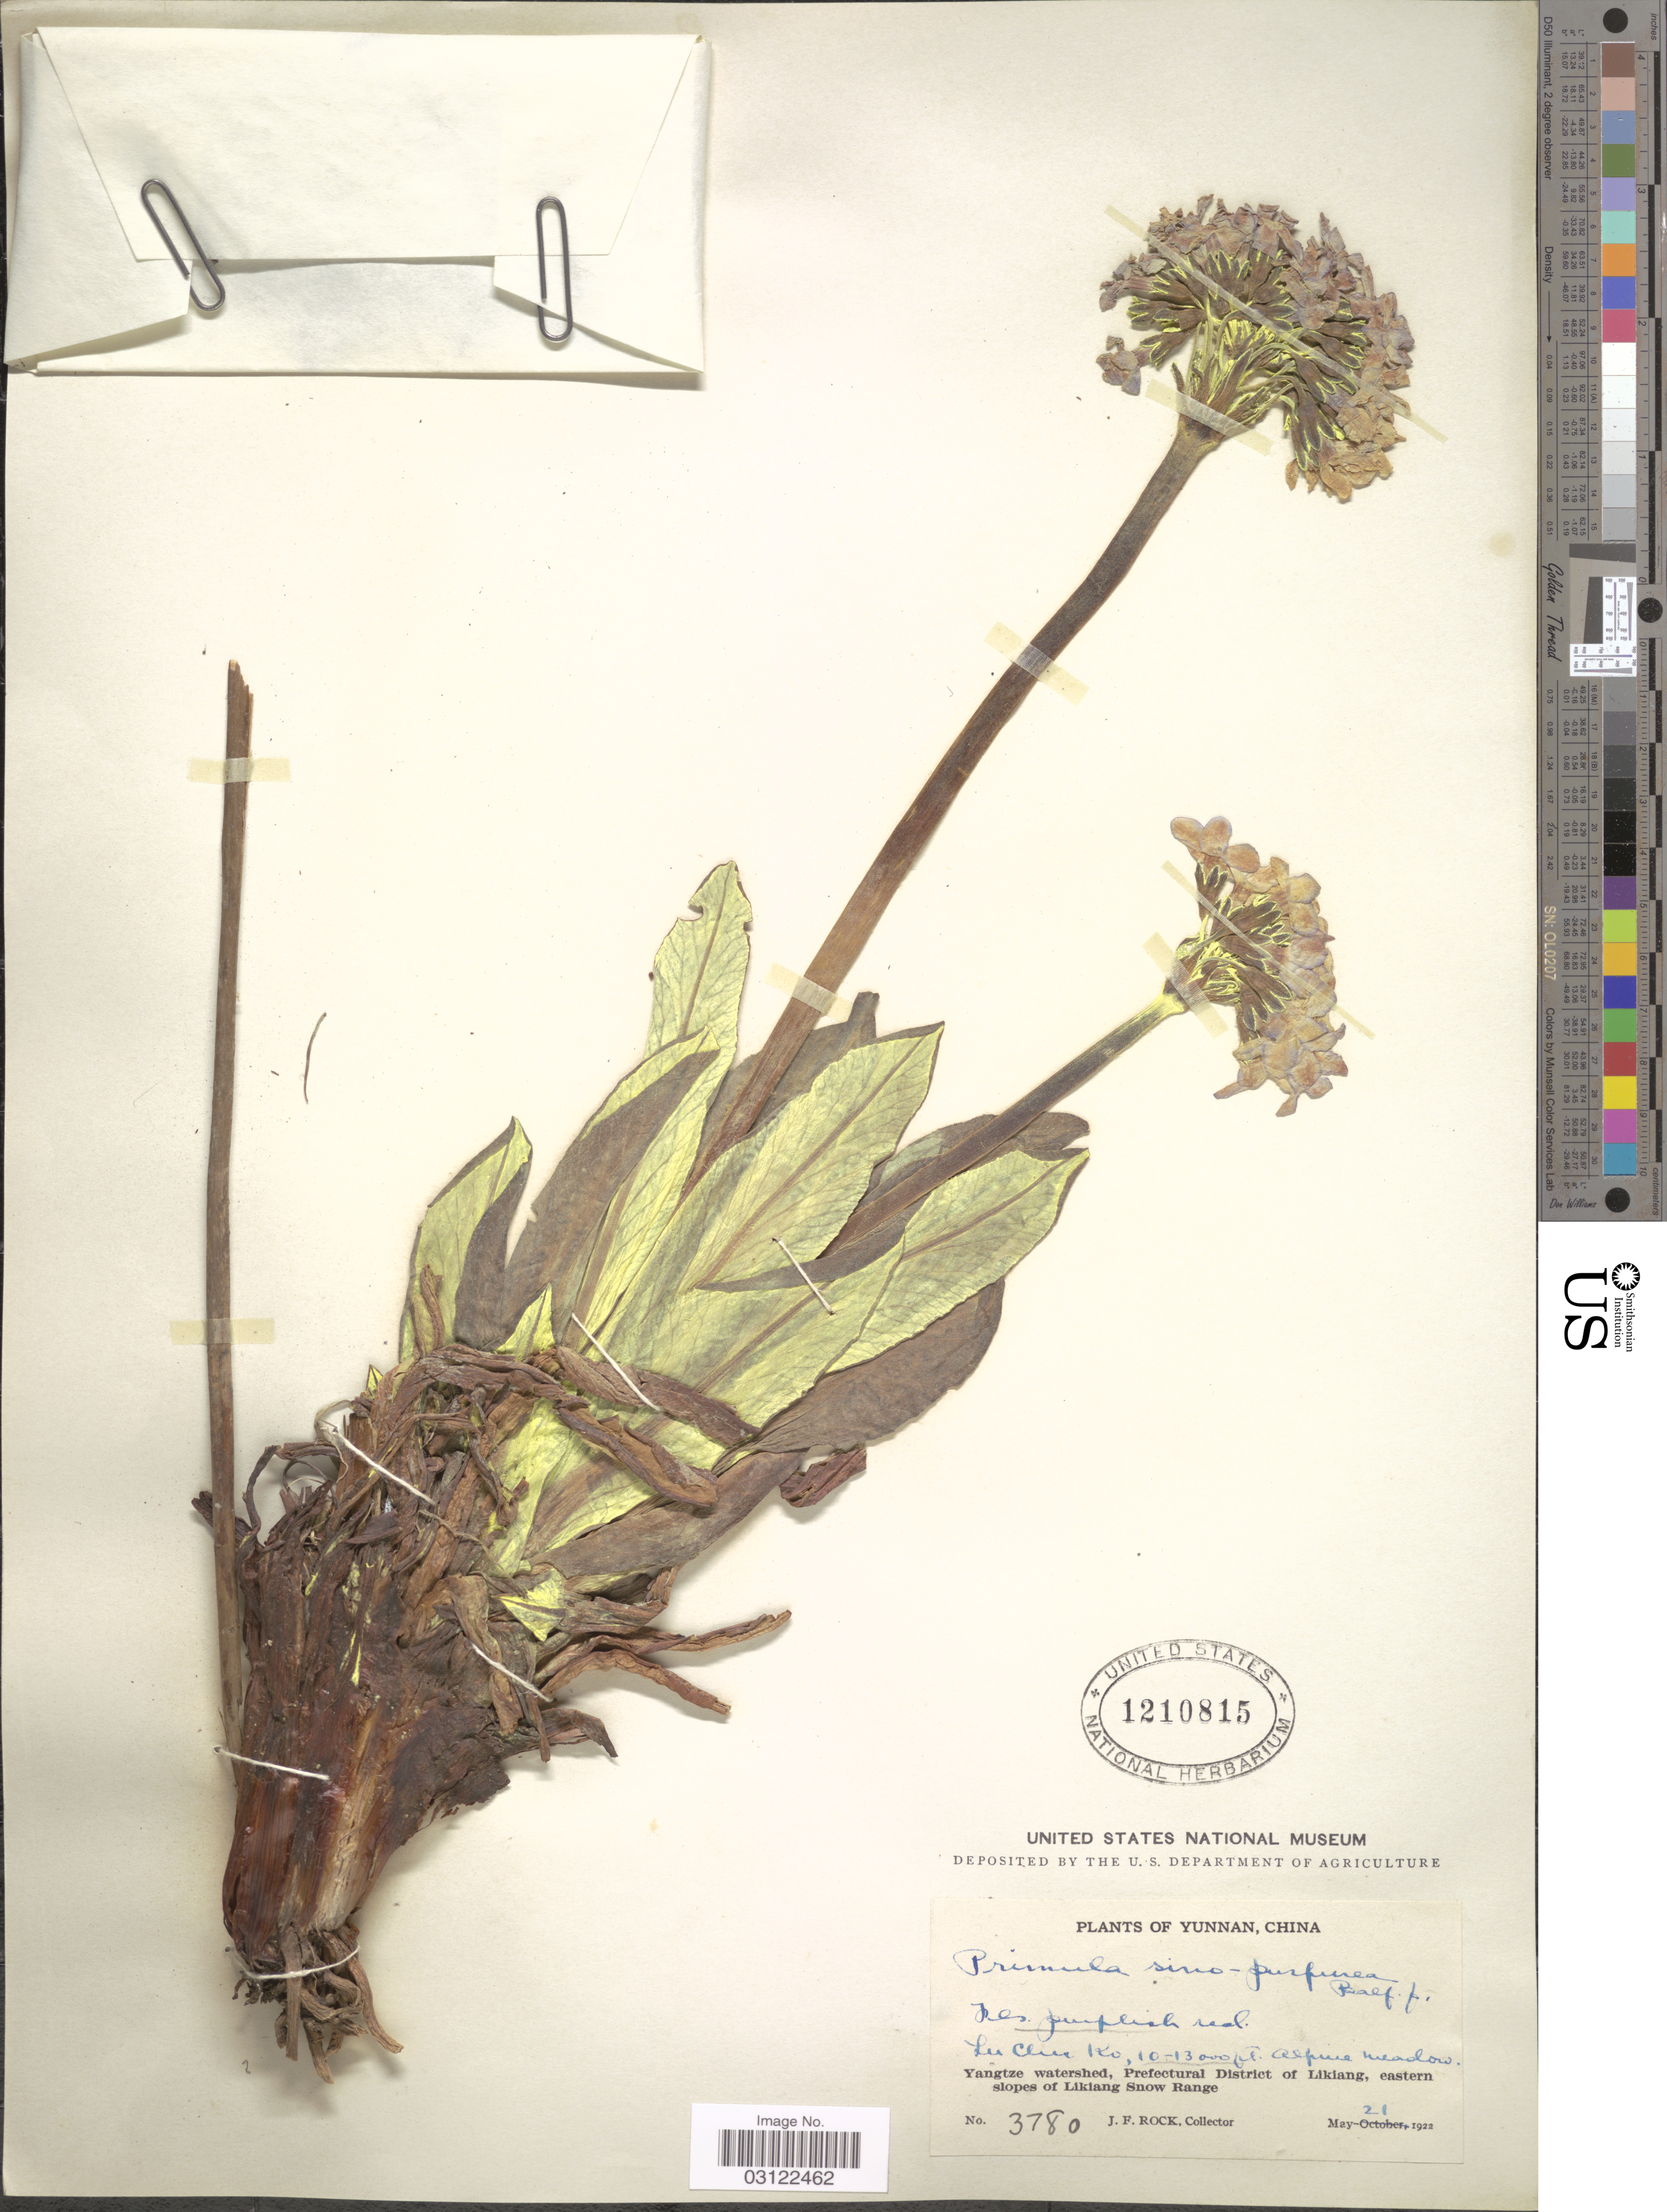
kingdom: Plantae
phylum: Tracheophyta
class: Magnoliopsida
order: Ericales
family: Primulaceae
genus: Primula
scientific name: Primula sinopurpurea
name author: Balf. f. ex Hutch.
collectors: J. Rock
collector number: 3780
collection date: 1922-05-21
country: China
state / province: Yunnan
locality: Lu Chus Ko. Yangtze watershed, Prefectural District of Likiang, eastern slopes of Likiang Snow Range.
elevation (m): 3048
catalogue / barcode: US 1210815